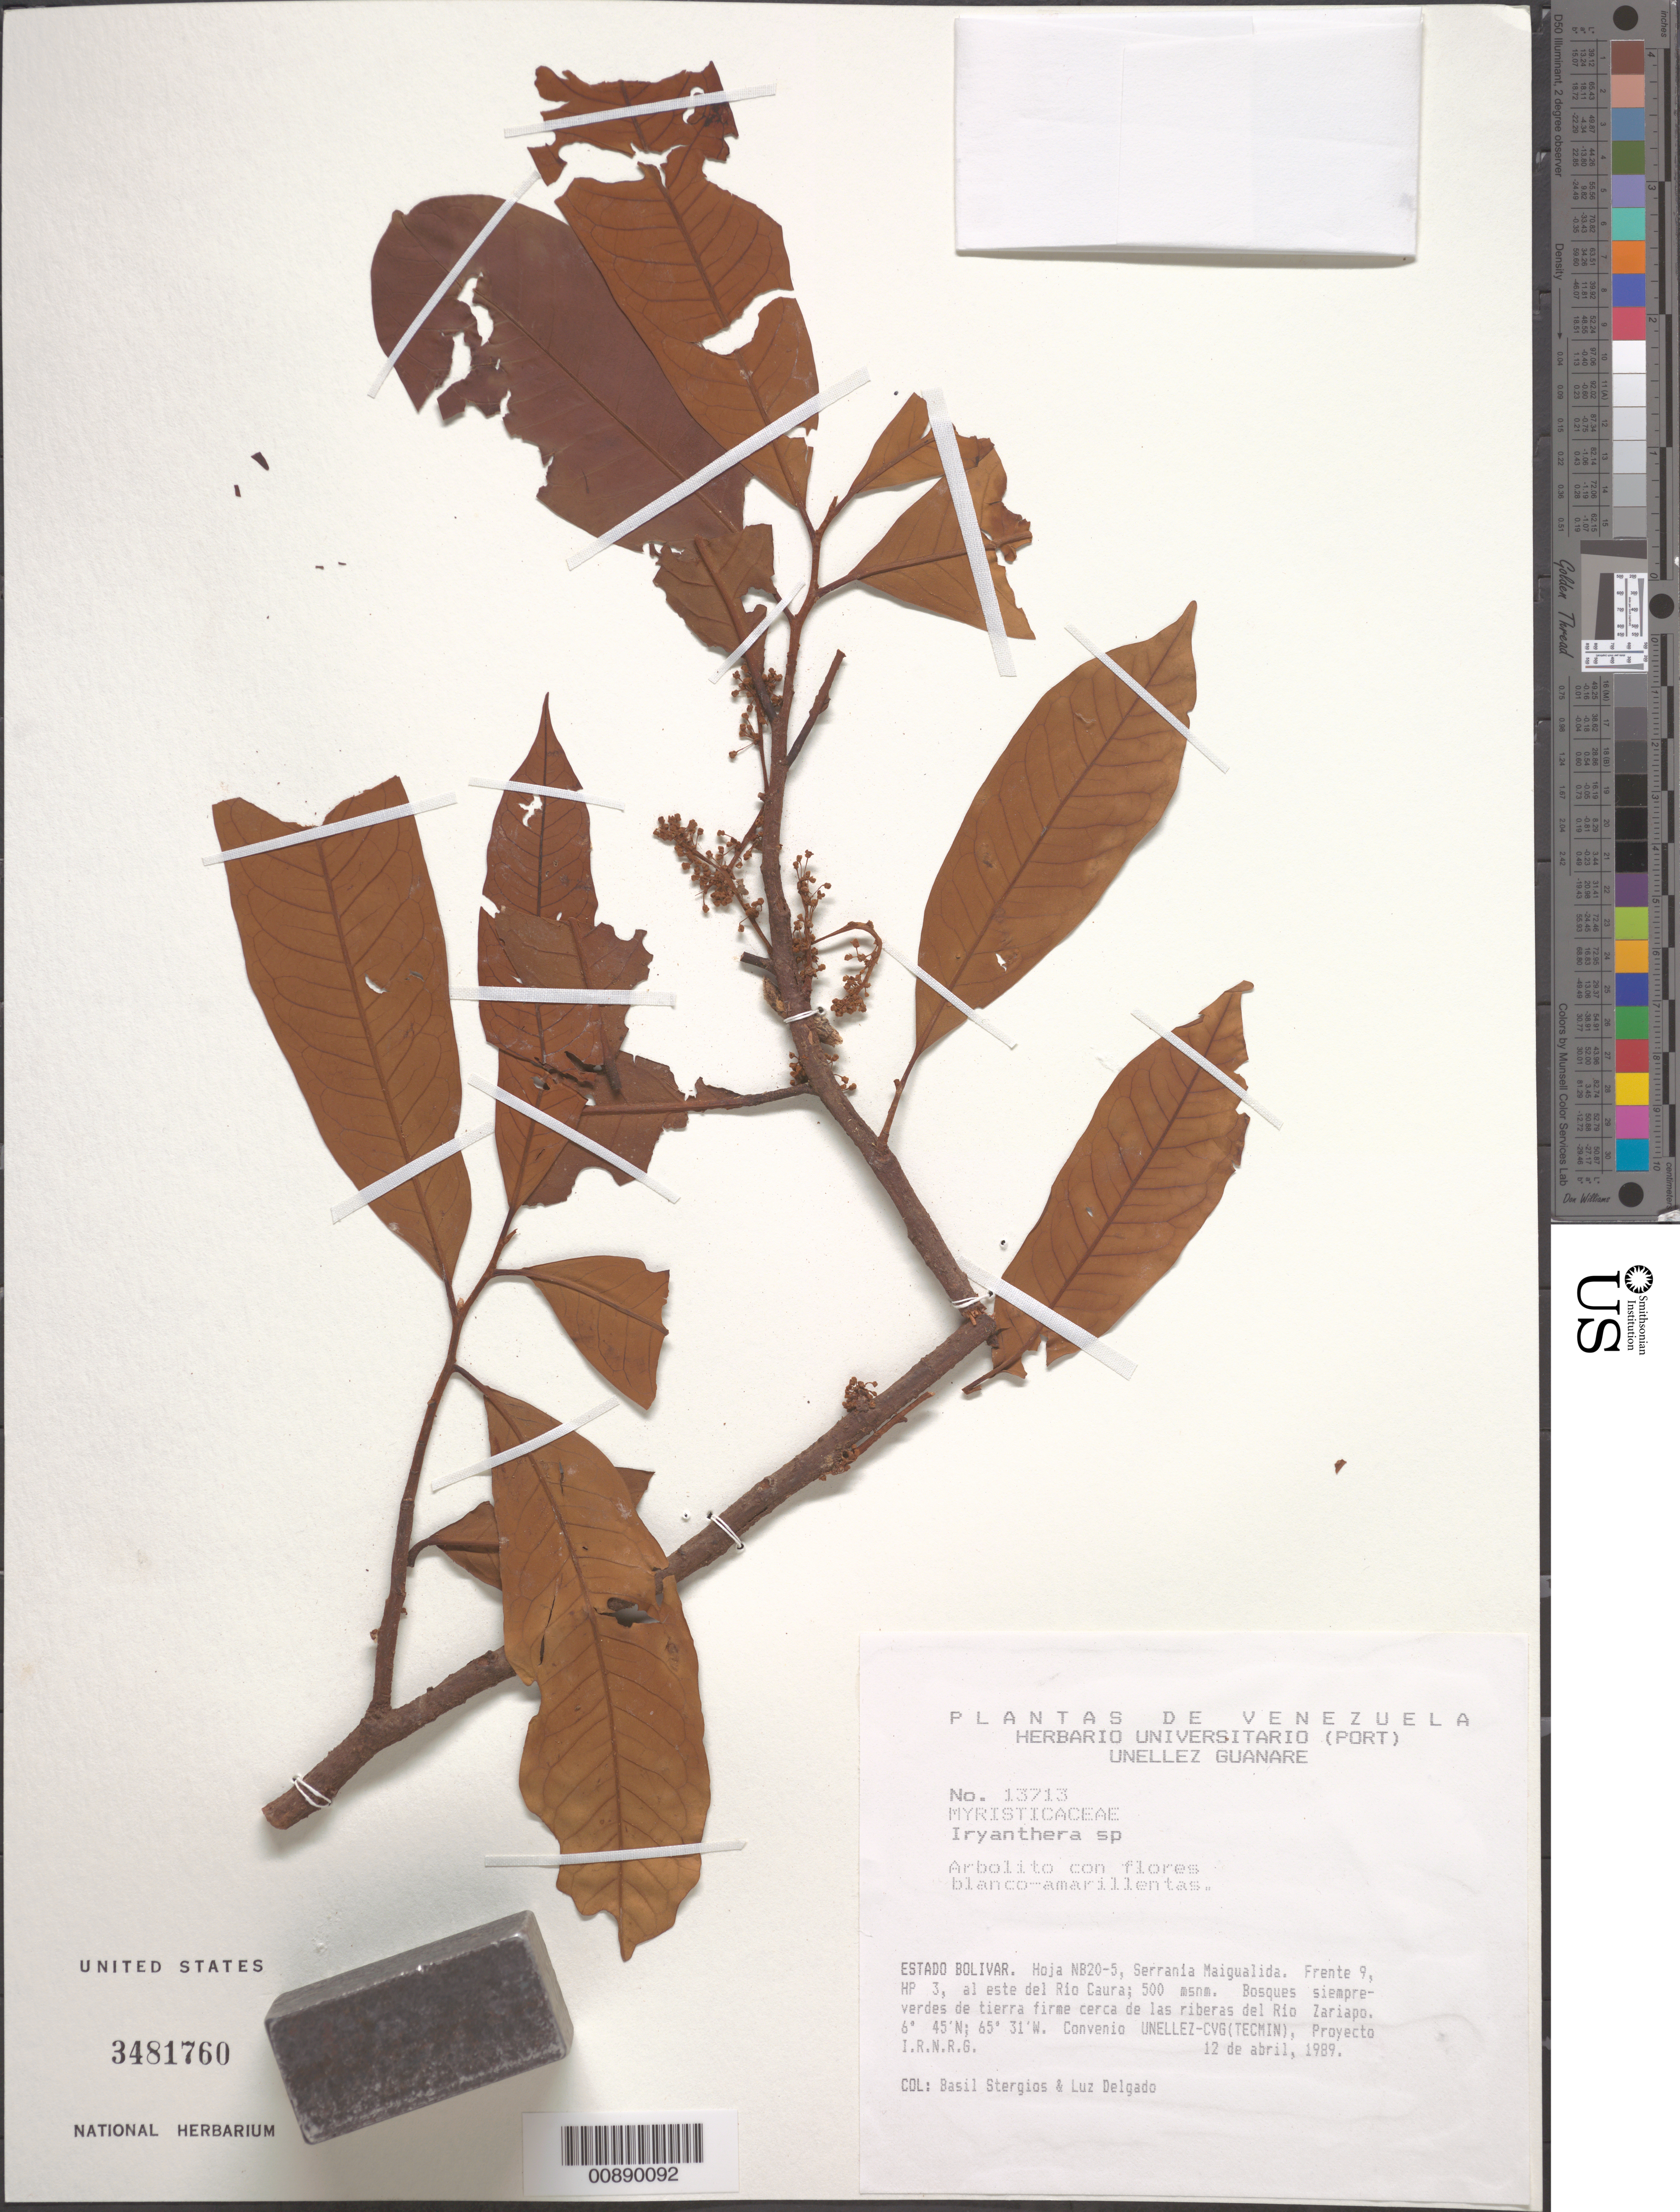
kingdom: Plantae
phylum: Tracheophyta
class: Magnoliopsida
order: Magnoliales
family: Myristicaceae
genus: Iryanthera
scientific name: Iryanthera sp.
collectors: B. G. Stergios & L. Delgado V.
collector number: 13713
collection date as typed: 12-Apr-89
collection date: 1989-04-12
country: Venezuela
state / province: Bolívar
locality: Serrania Maigualida, E del río Caura, alrededores del río Zariapo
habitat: Bosques siempre-verdes de tierra firme cerca de las riberas del río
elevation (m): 500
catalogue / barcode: US 3481760